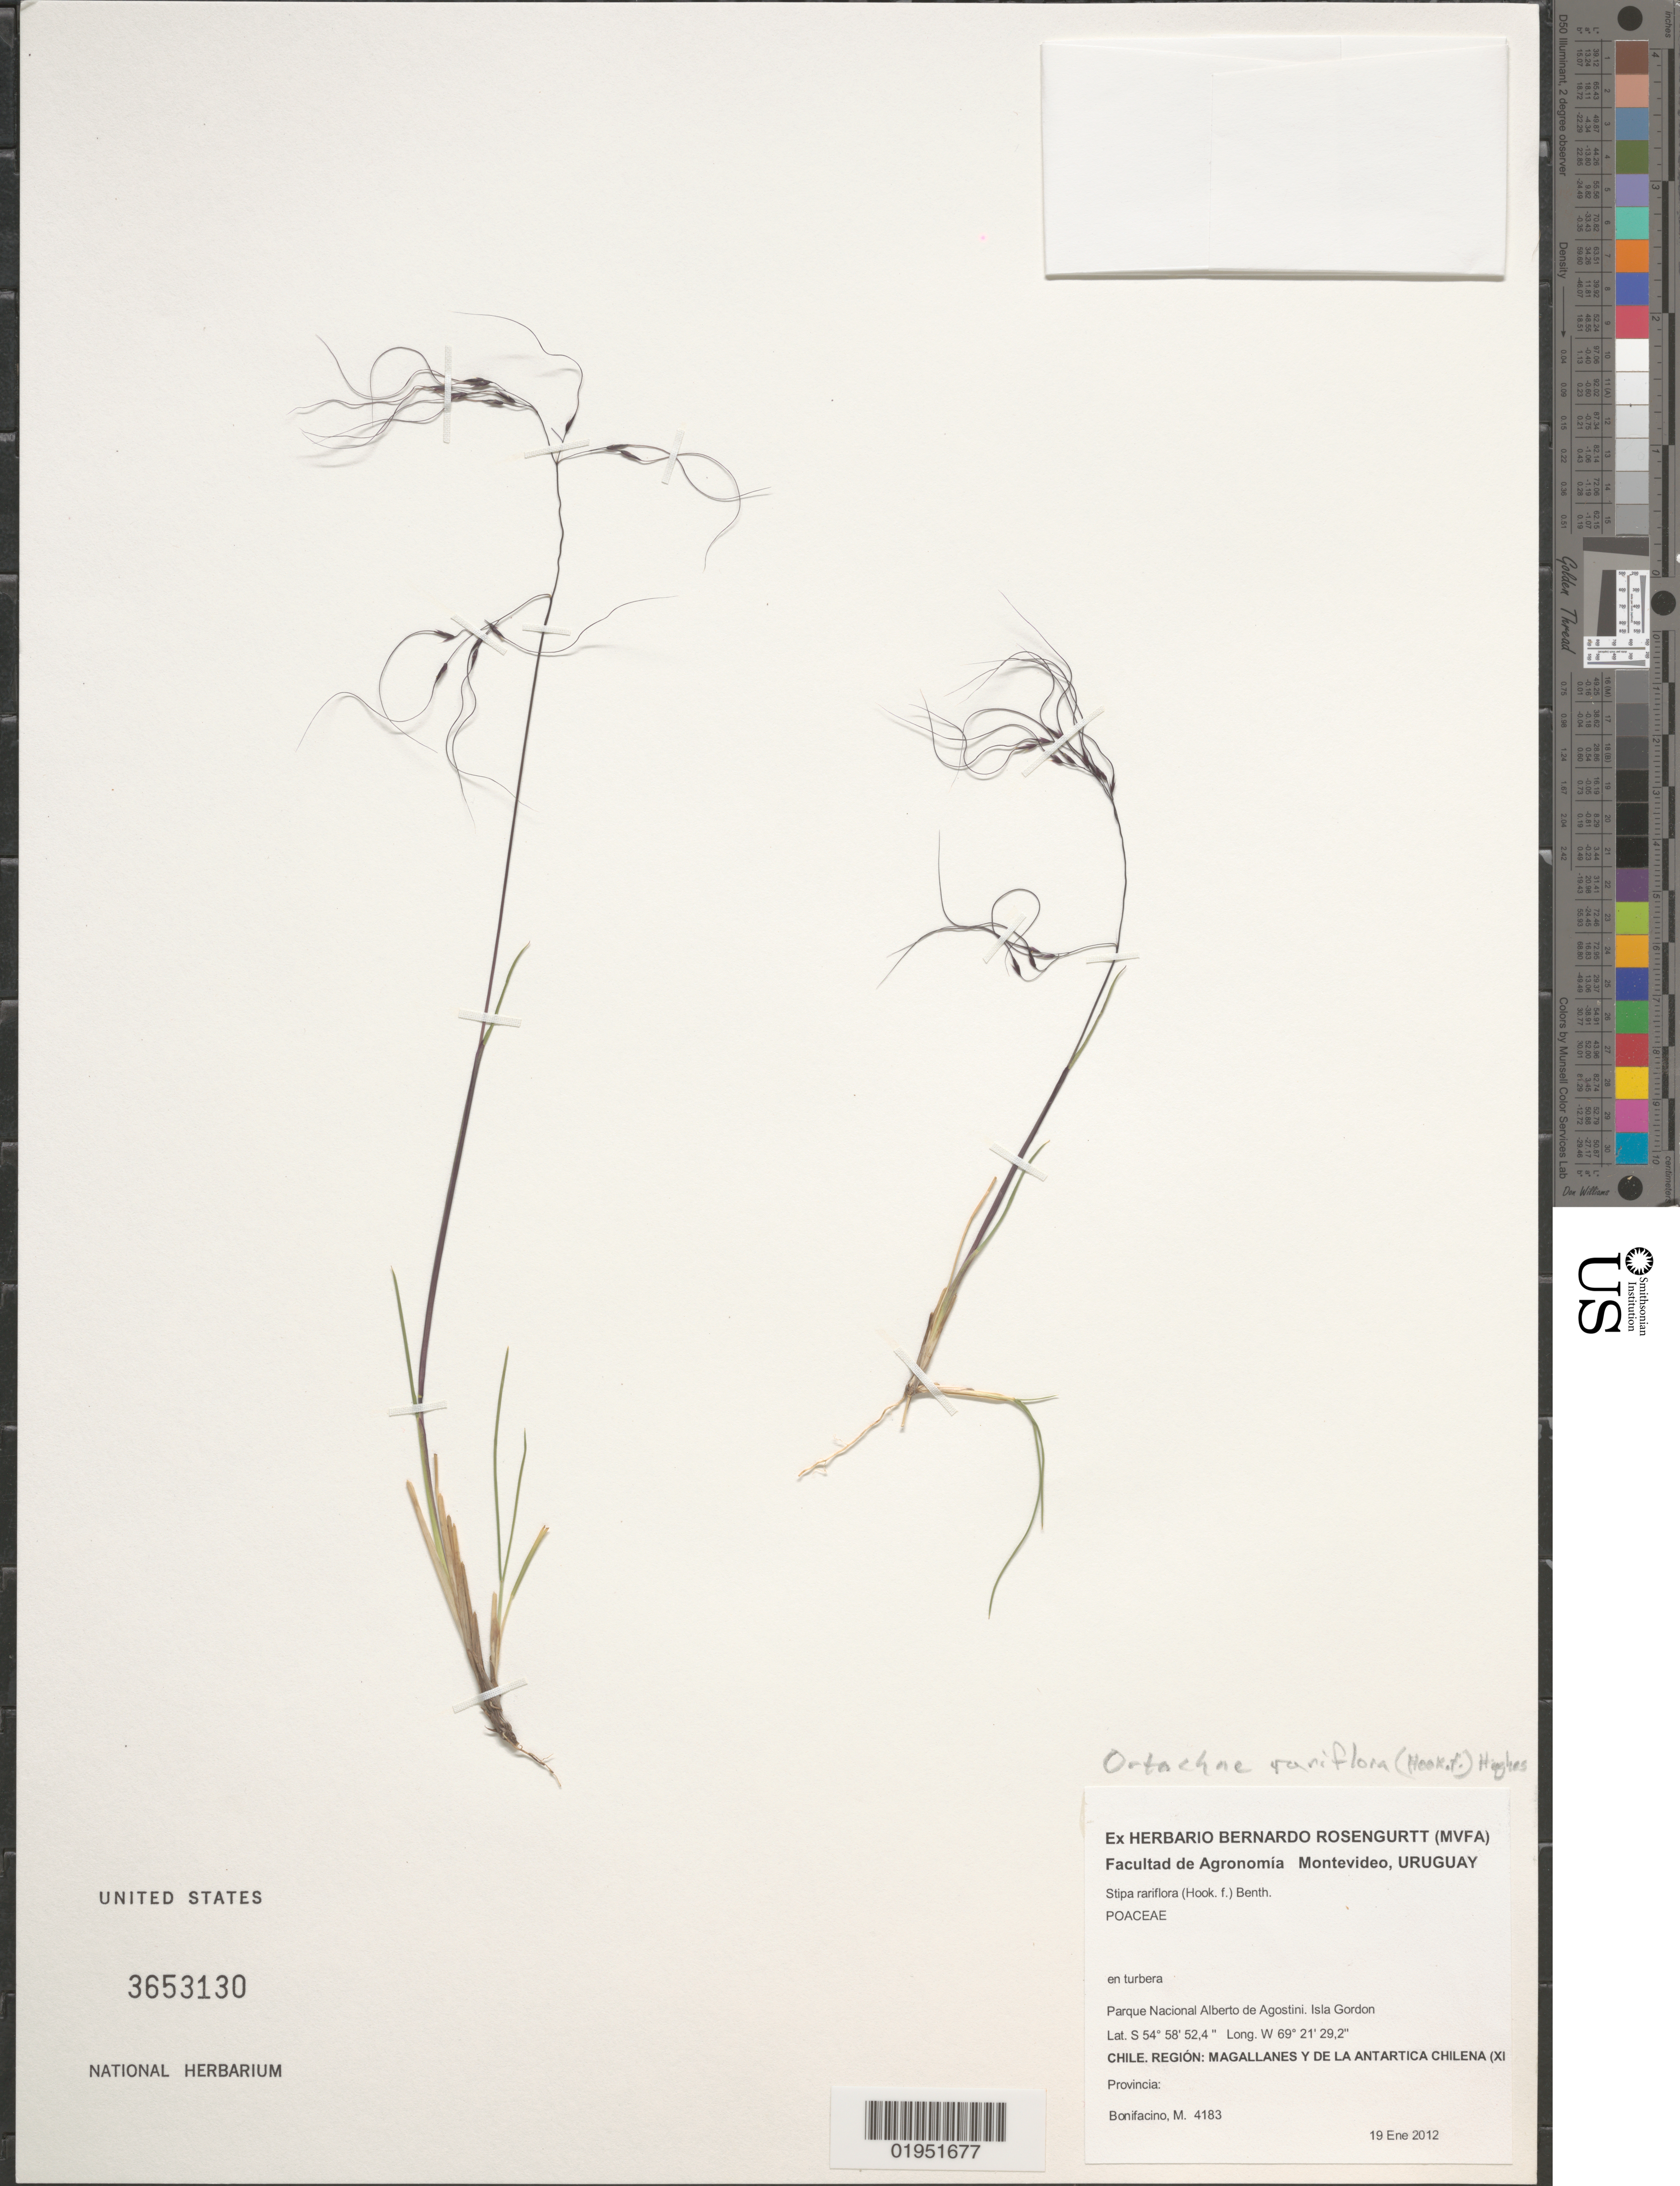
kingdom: Plantae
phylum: Tracheophyta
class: Liliopsida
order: Poales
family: Poaceae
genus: Ortachne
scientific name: Ortachne rariflora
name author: (Hook. f.) Hughes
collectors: M. Bonifacino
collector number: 4183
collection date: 2012-01-19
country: Chile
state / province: Magallanes y de la Antártica Chilena (XII)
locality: Parque Nacional Alberto de Agostini. Isla Gordon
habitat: en turbera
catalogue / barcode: US 3653130